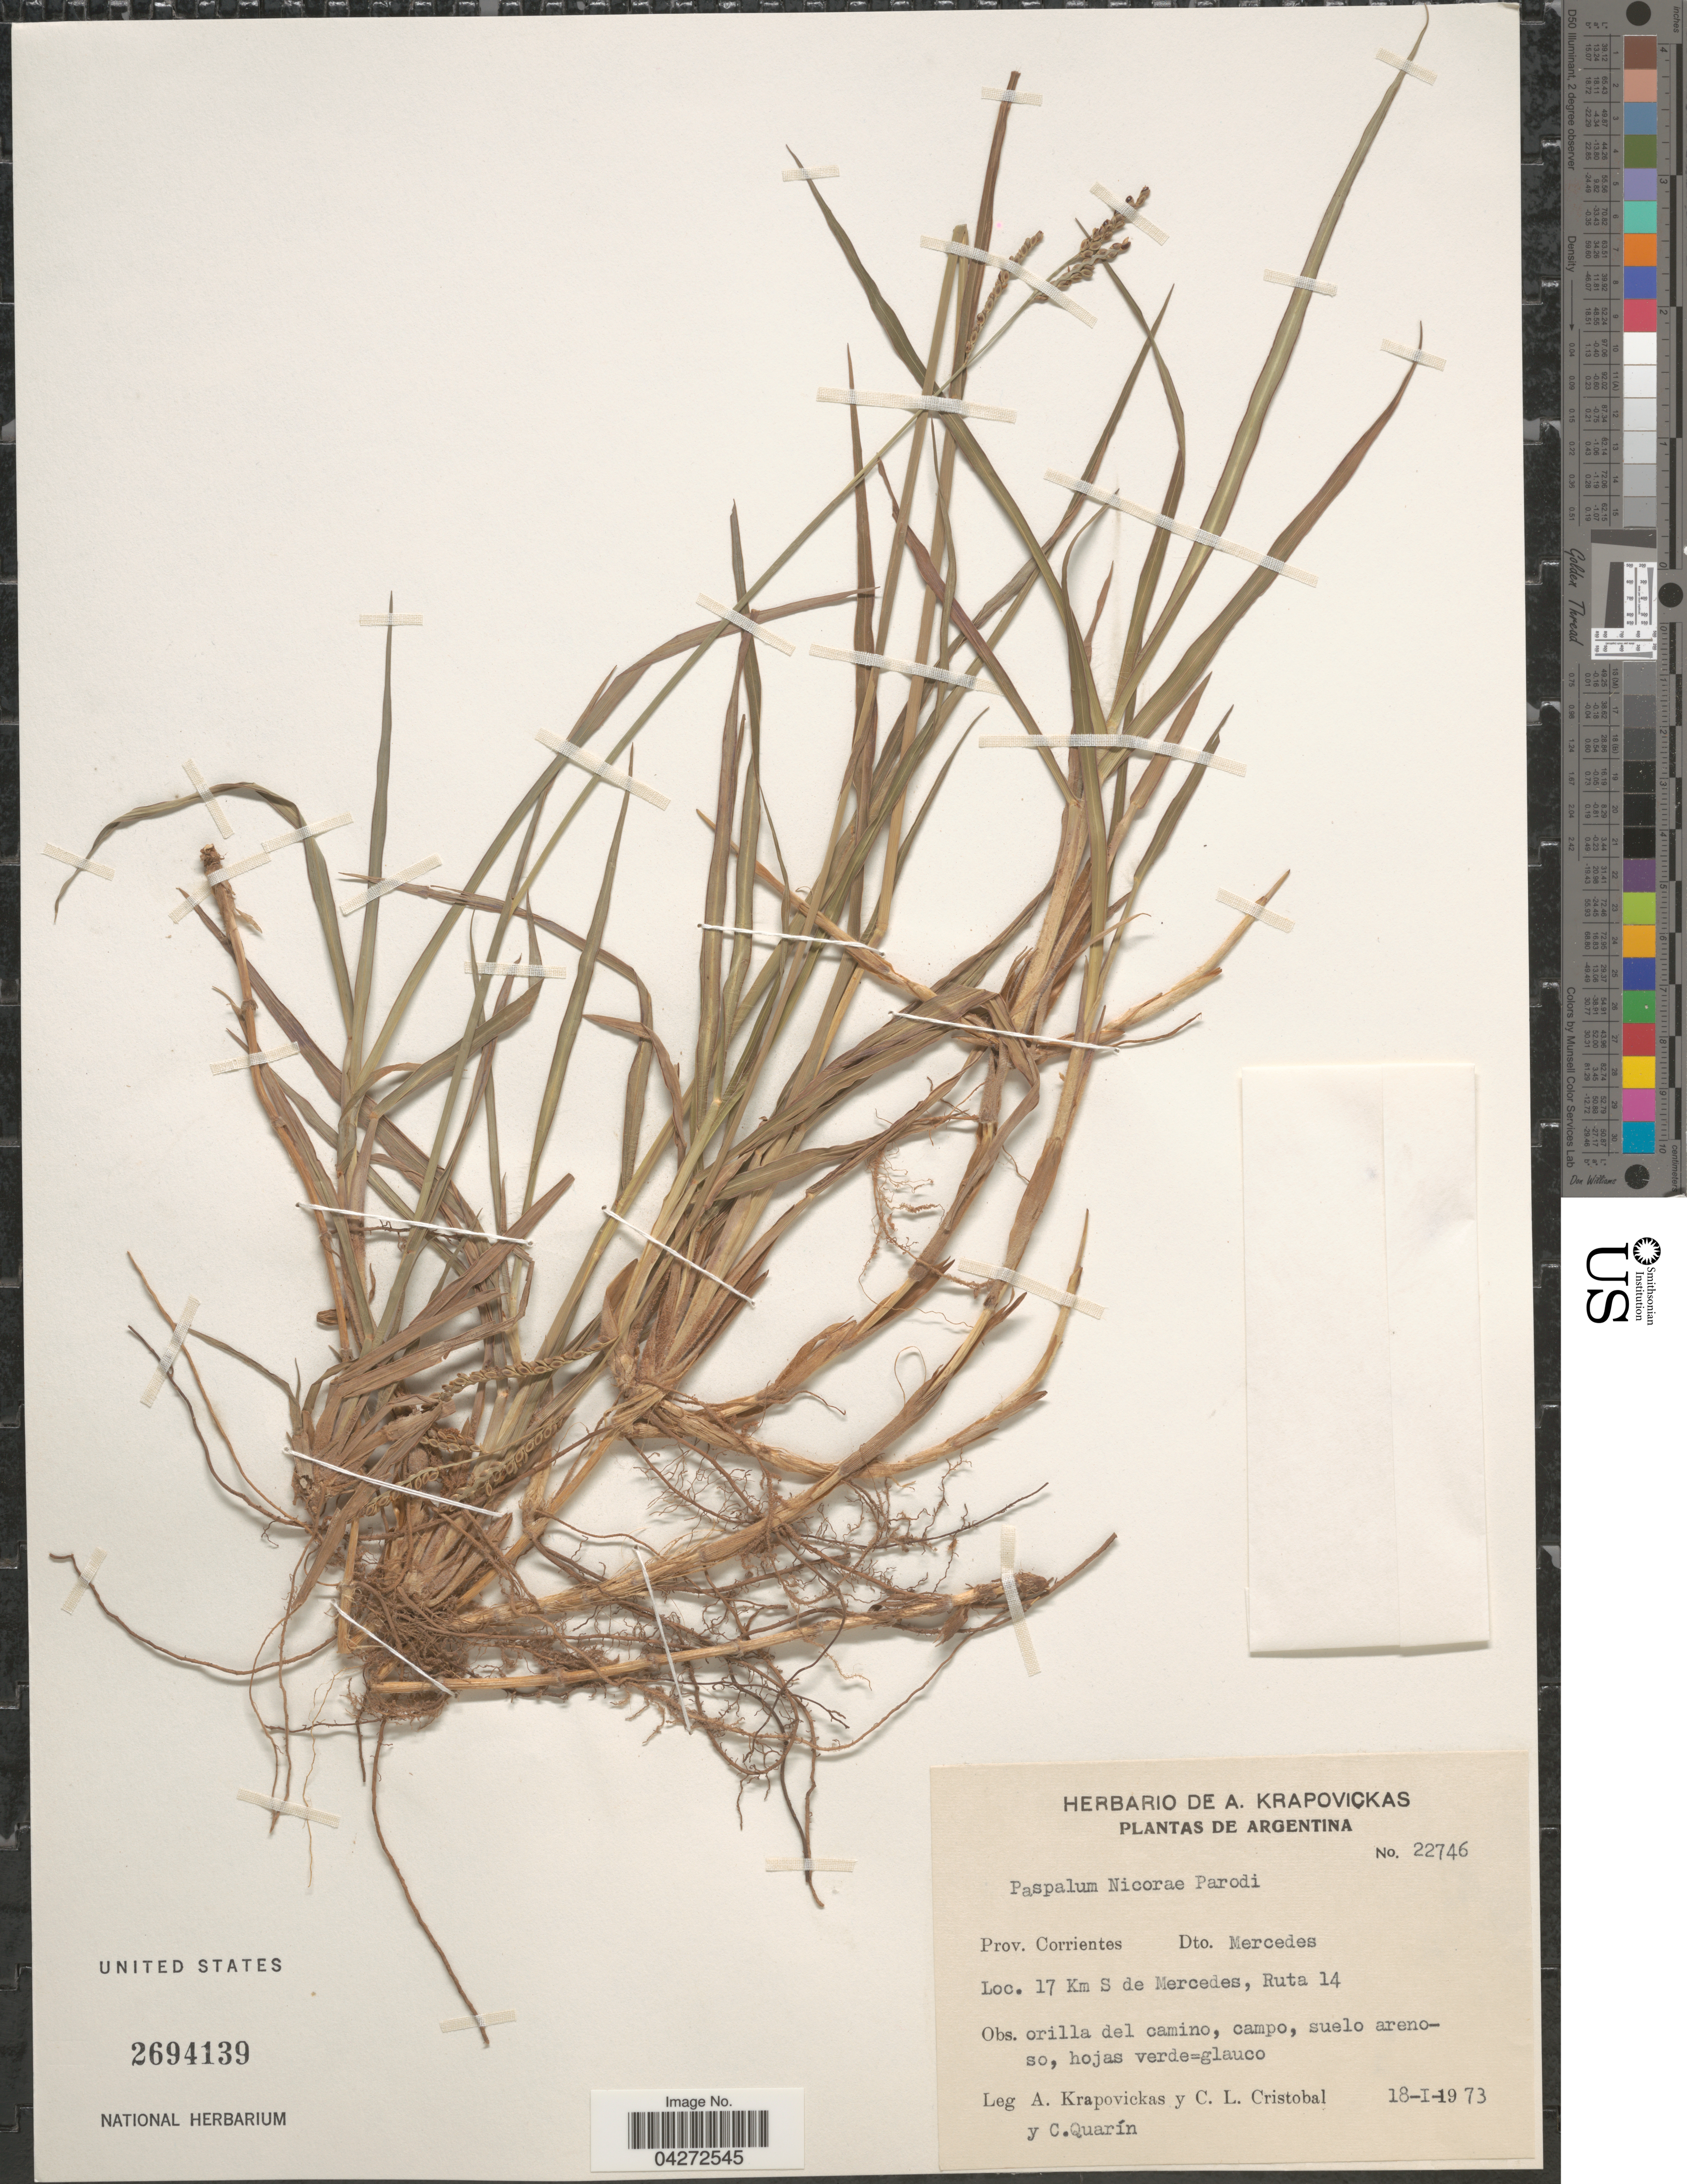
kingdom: Plantae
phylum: Tracheophyta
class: Liliopsida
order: Poales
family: Poaceae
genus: Paspalum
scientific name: Paspalum nicorae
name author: Parodi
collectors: A. Krapovickas, C. Cristobal & C. Quarín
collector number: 22746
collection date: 1973-01-18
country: Argentina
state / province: Corrientes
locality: Dto. Mercedes. 17 Km S de Mercedes, Ruta 14.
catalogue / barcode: US 2694139